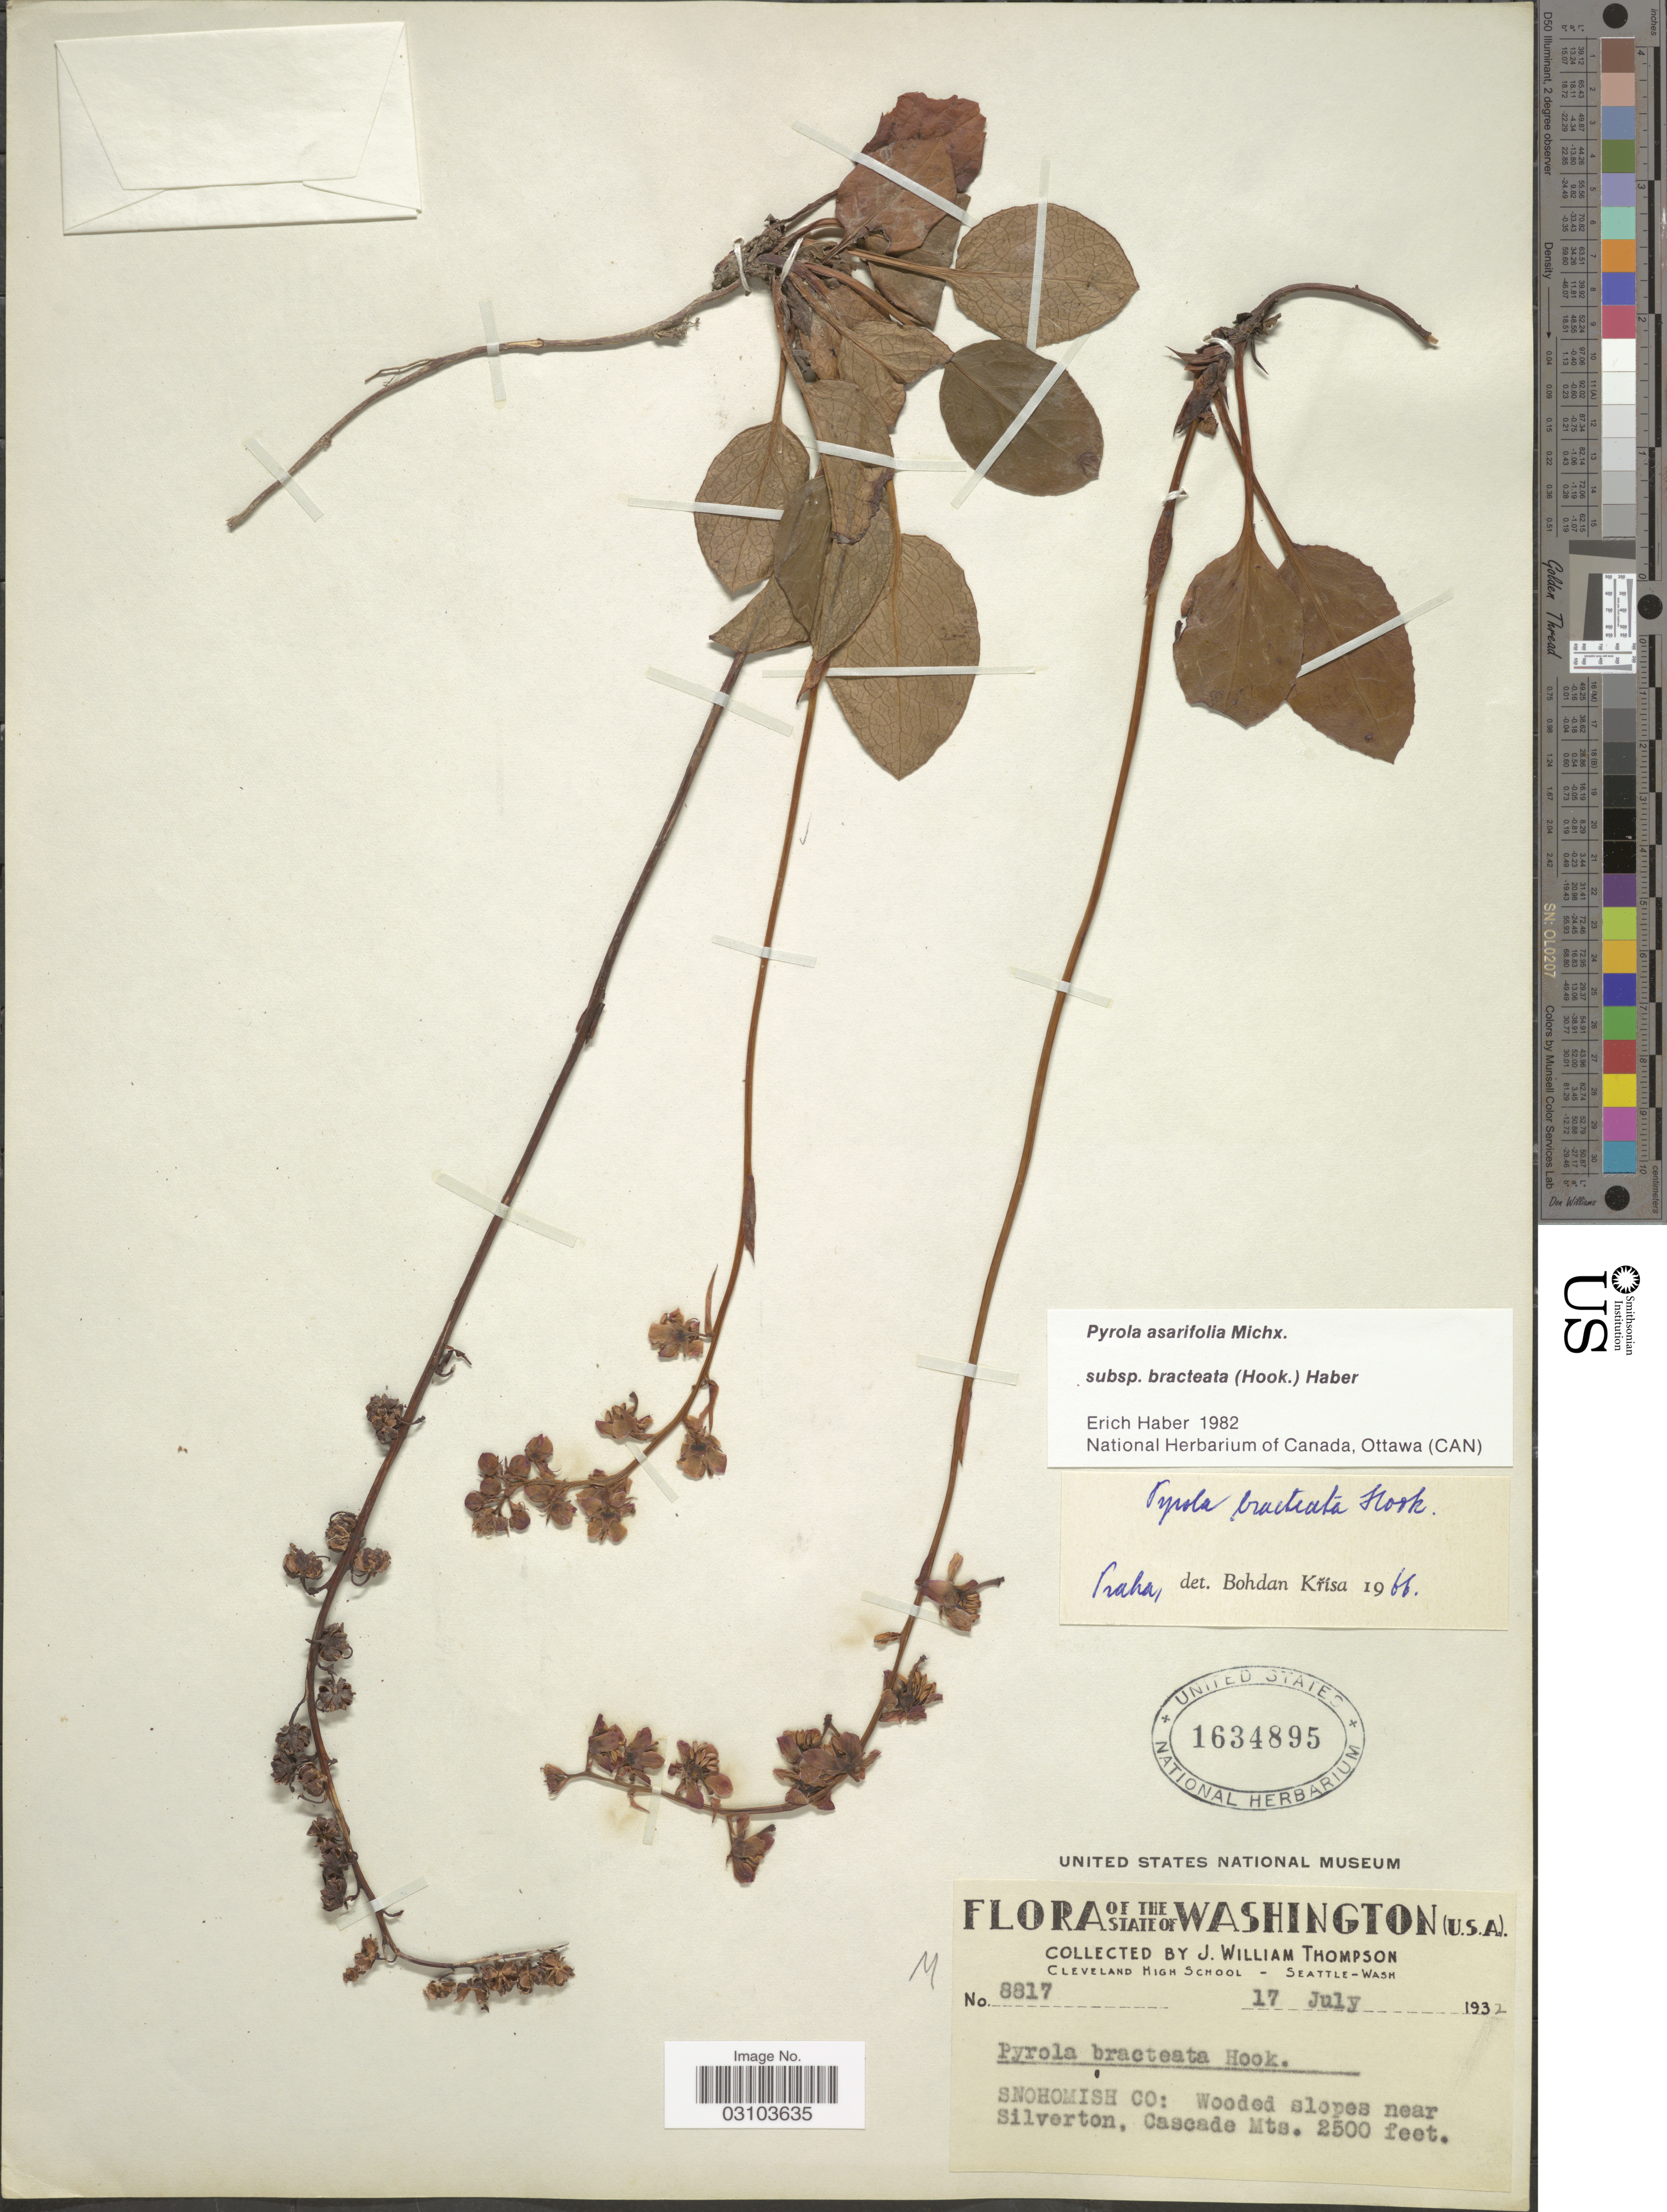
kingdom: Plantae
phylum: Tracheophyta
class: Magnoliopsida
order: Ericales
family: Ericaceae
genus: Pyrola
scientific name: Pyrola asarifolia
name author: Michx.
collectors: J. W. Thompson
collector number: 8817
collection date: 1932-07-17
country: United States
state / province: Washington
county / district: Snohomish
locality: Snohomish Co: Wooded slopes near Silverton, Cascade Mts.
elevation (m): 762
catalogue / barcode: US 1634895